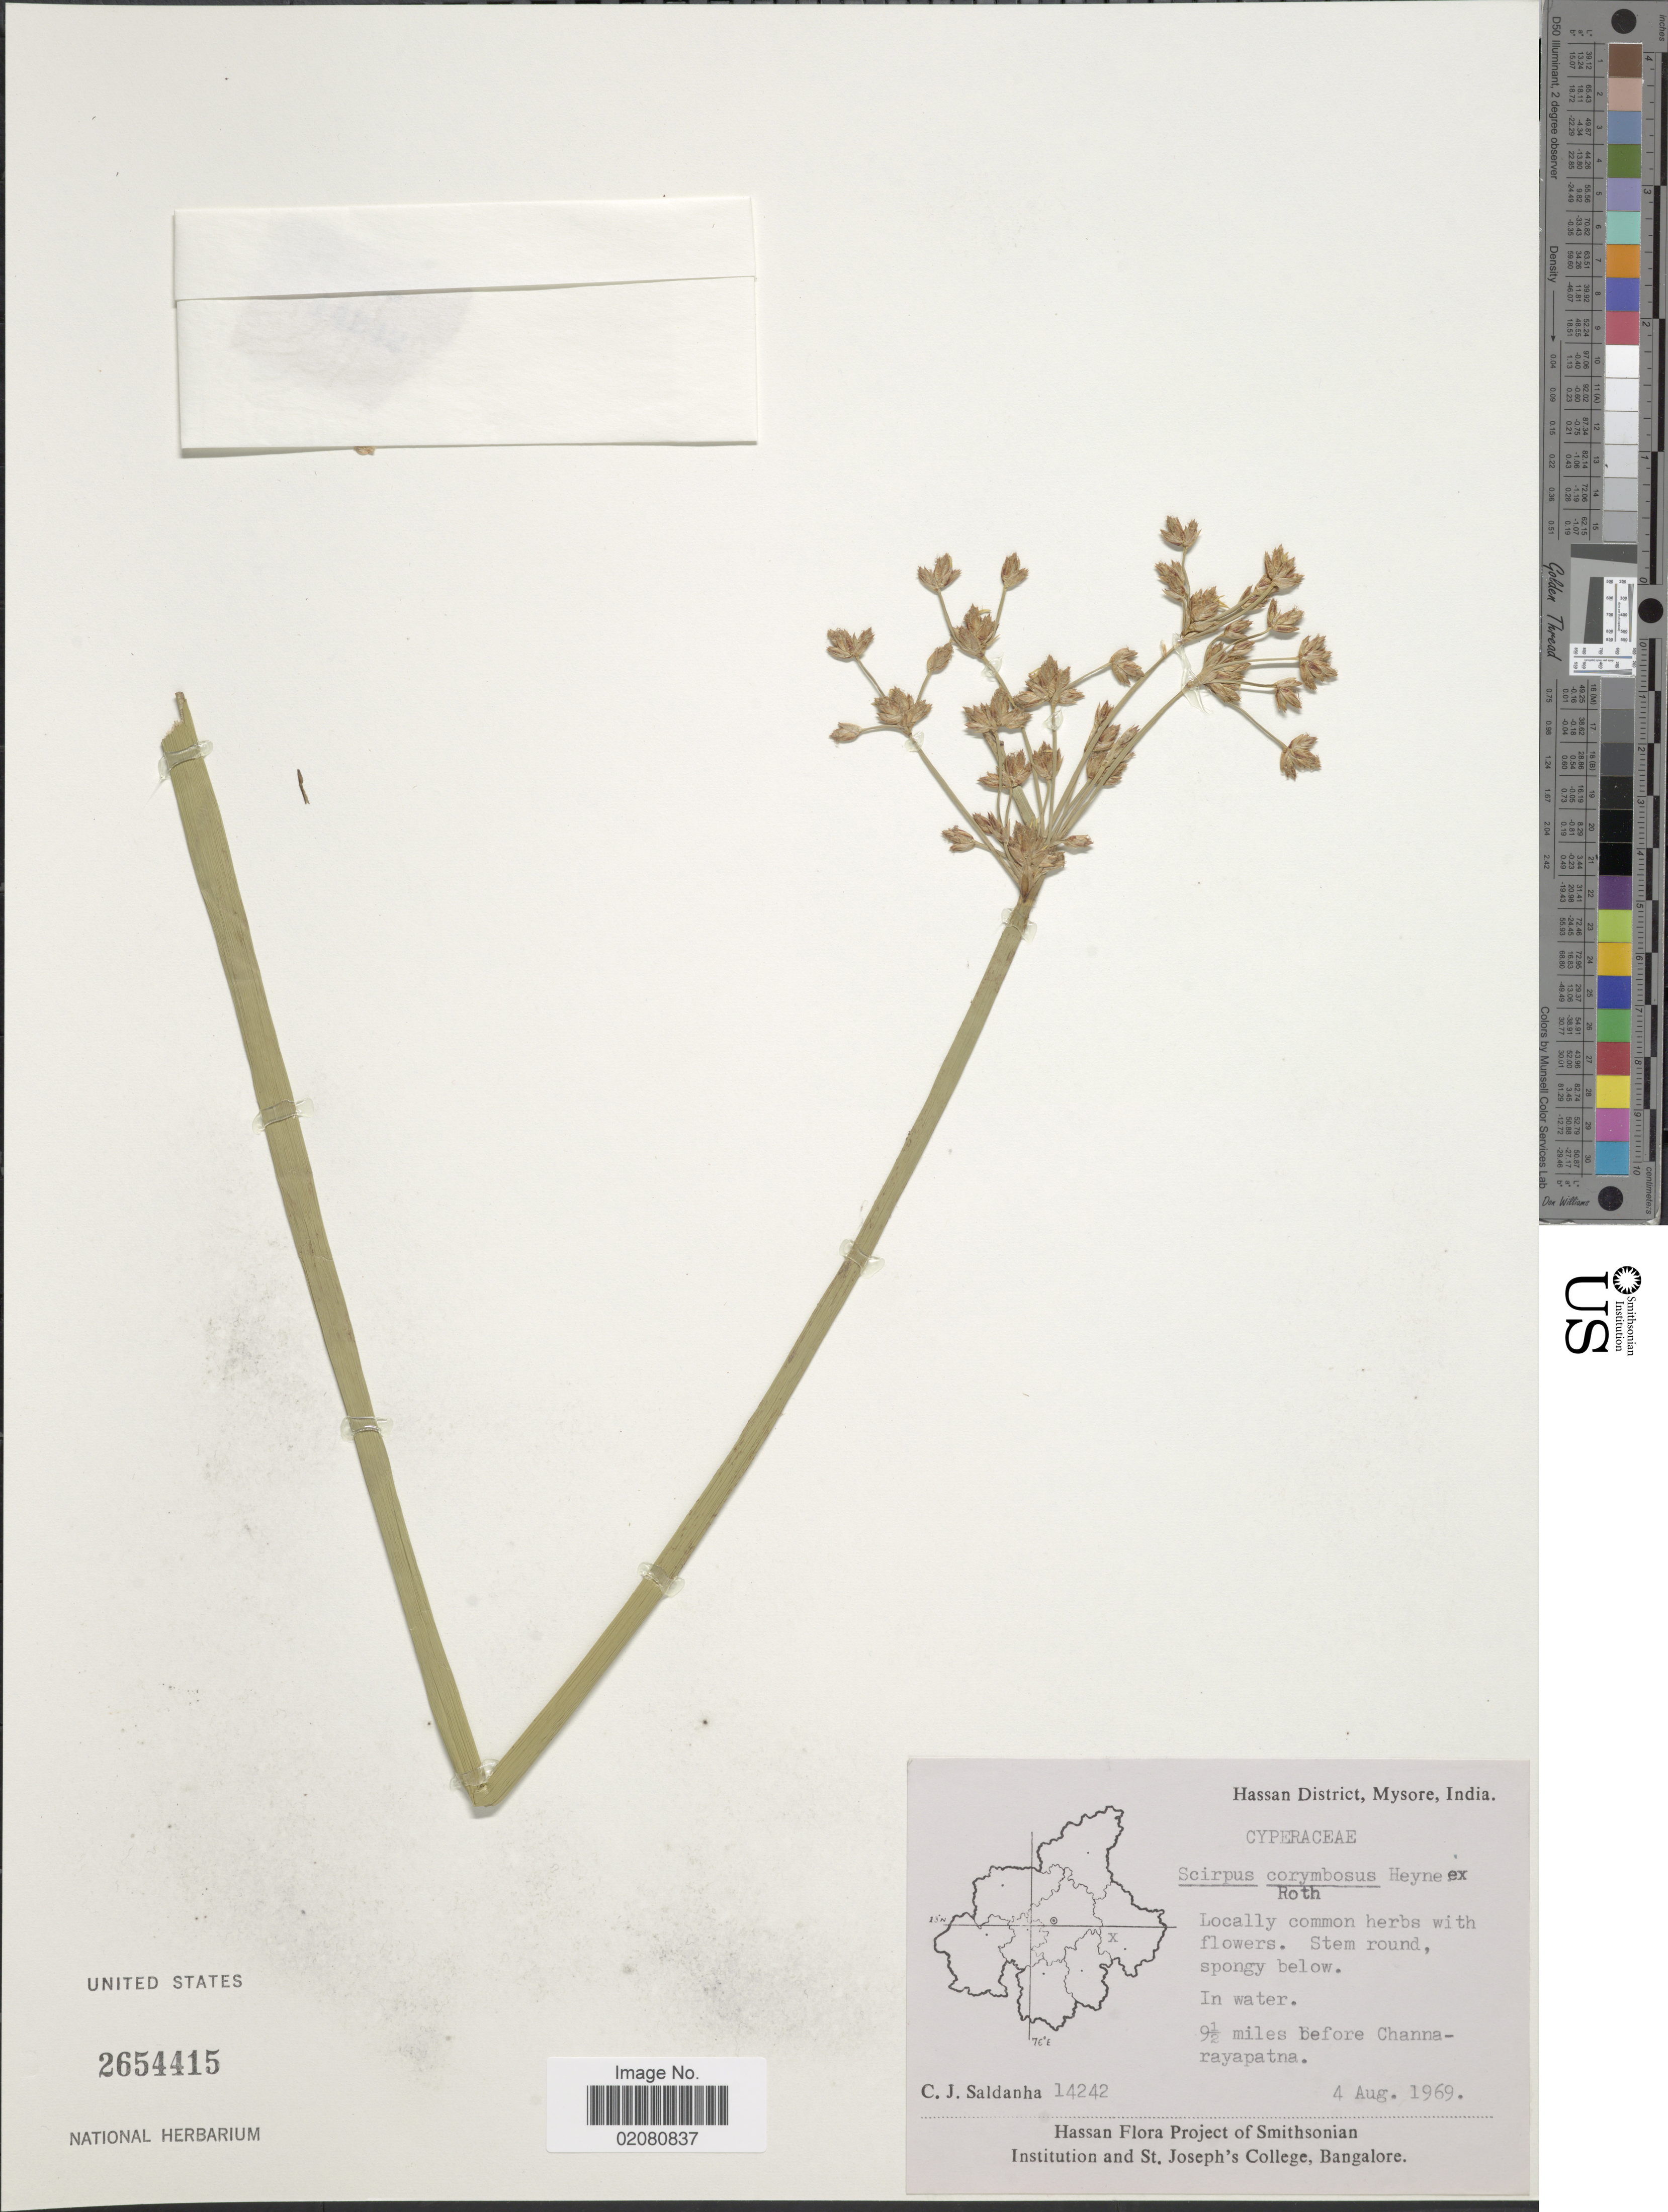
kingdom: Plantae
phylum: Tracheophyta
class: Liliopsida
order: Poales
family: Cyperaceae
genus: Schoenoplectus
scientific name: Schoenoplectus corymbosus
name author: (Roth ex Roem. & Schult.) J. Raynal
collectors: C. J. Saldanha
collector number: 14242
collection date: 1969-08-04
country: India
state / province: Karnataka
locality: Hassan District, Mysore, India. 9½ miles before Channarayapatna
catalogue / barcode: US 2654415